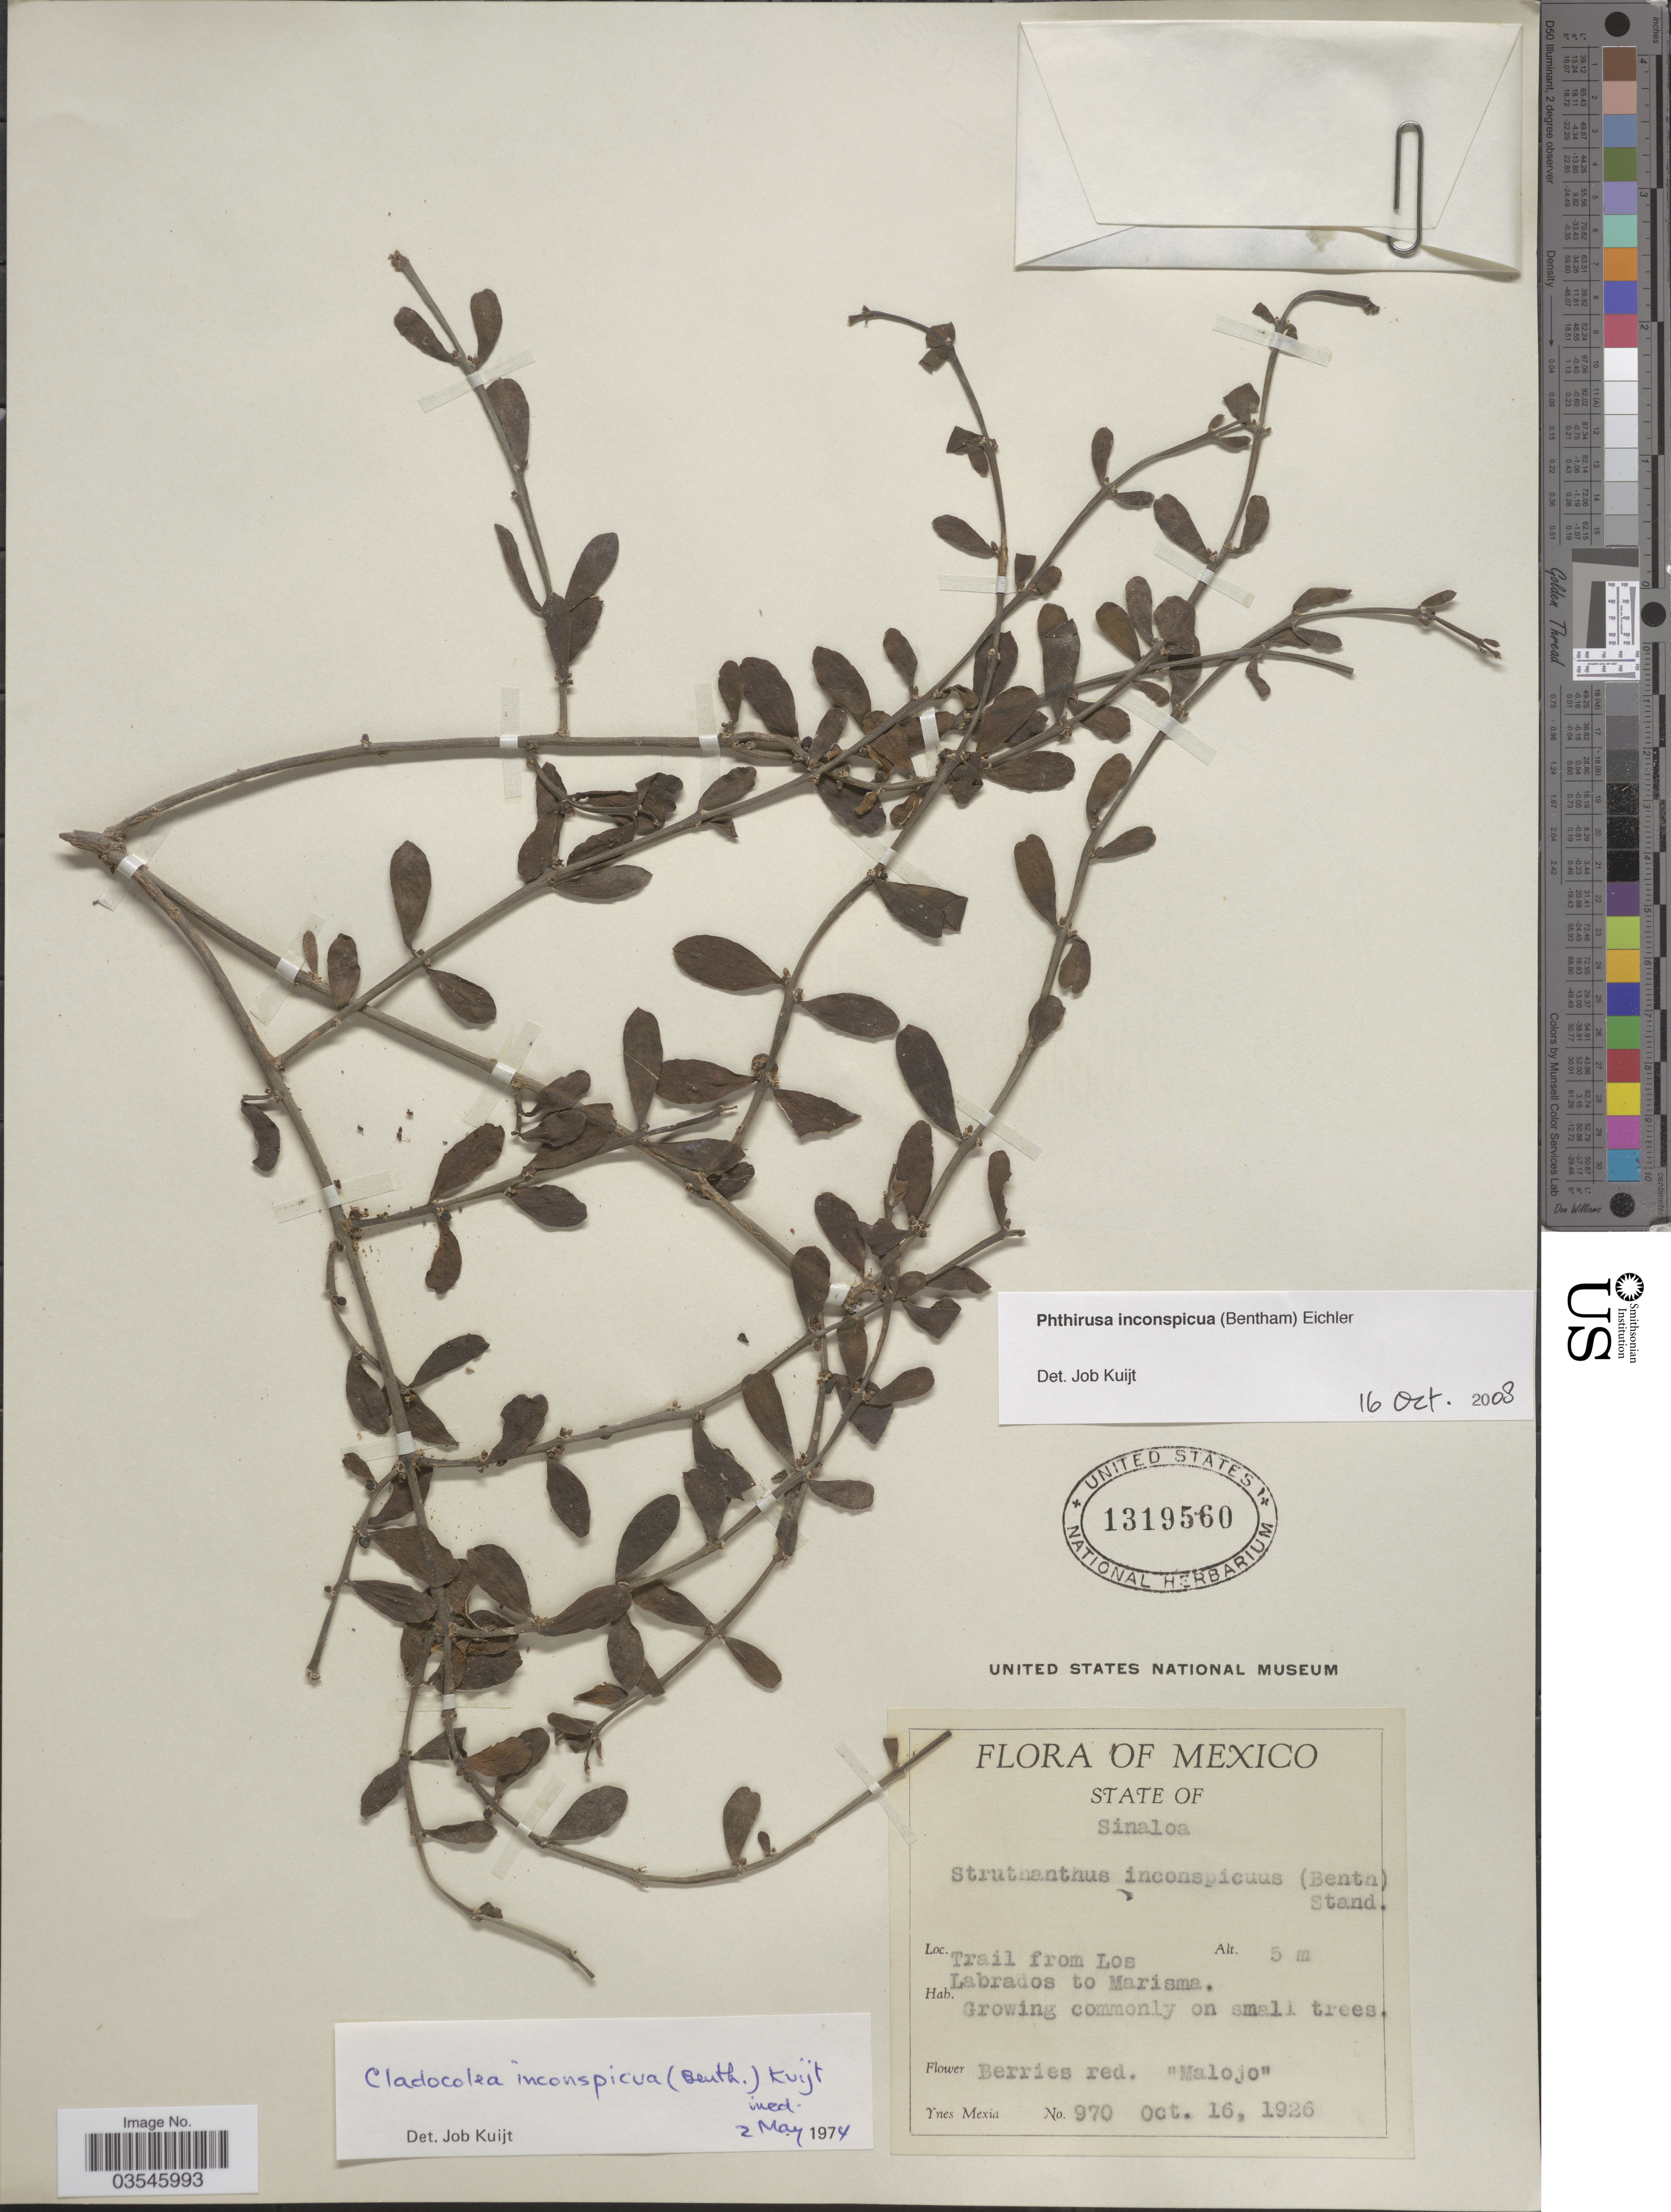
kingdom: Plantae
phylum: Tracheophyta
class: Magnoliopsida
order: Santalales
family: Loranthaceae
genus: Phthirusa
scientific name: Phthirusa inconspicua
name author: (Benth.) Eichler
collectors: Y. Mexia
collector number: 970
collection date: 1926-10-16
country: Mexico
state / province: Sinaloa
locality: Trail from Los Labrados to Marisma.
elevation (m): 5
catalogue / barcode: US 1319560